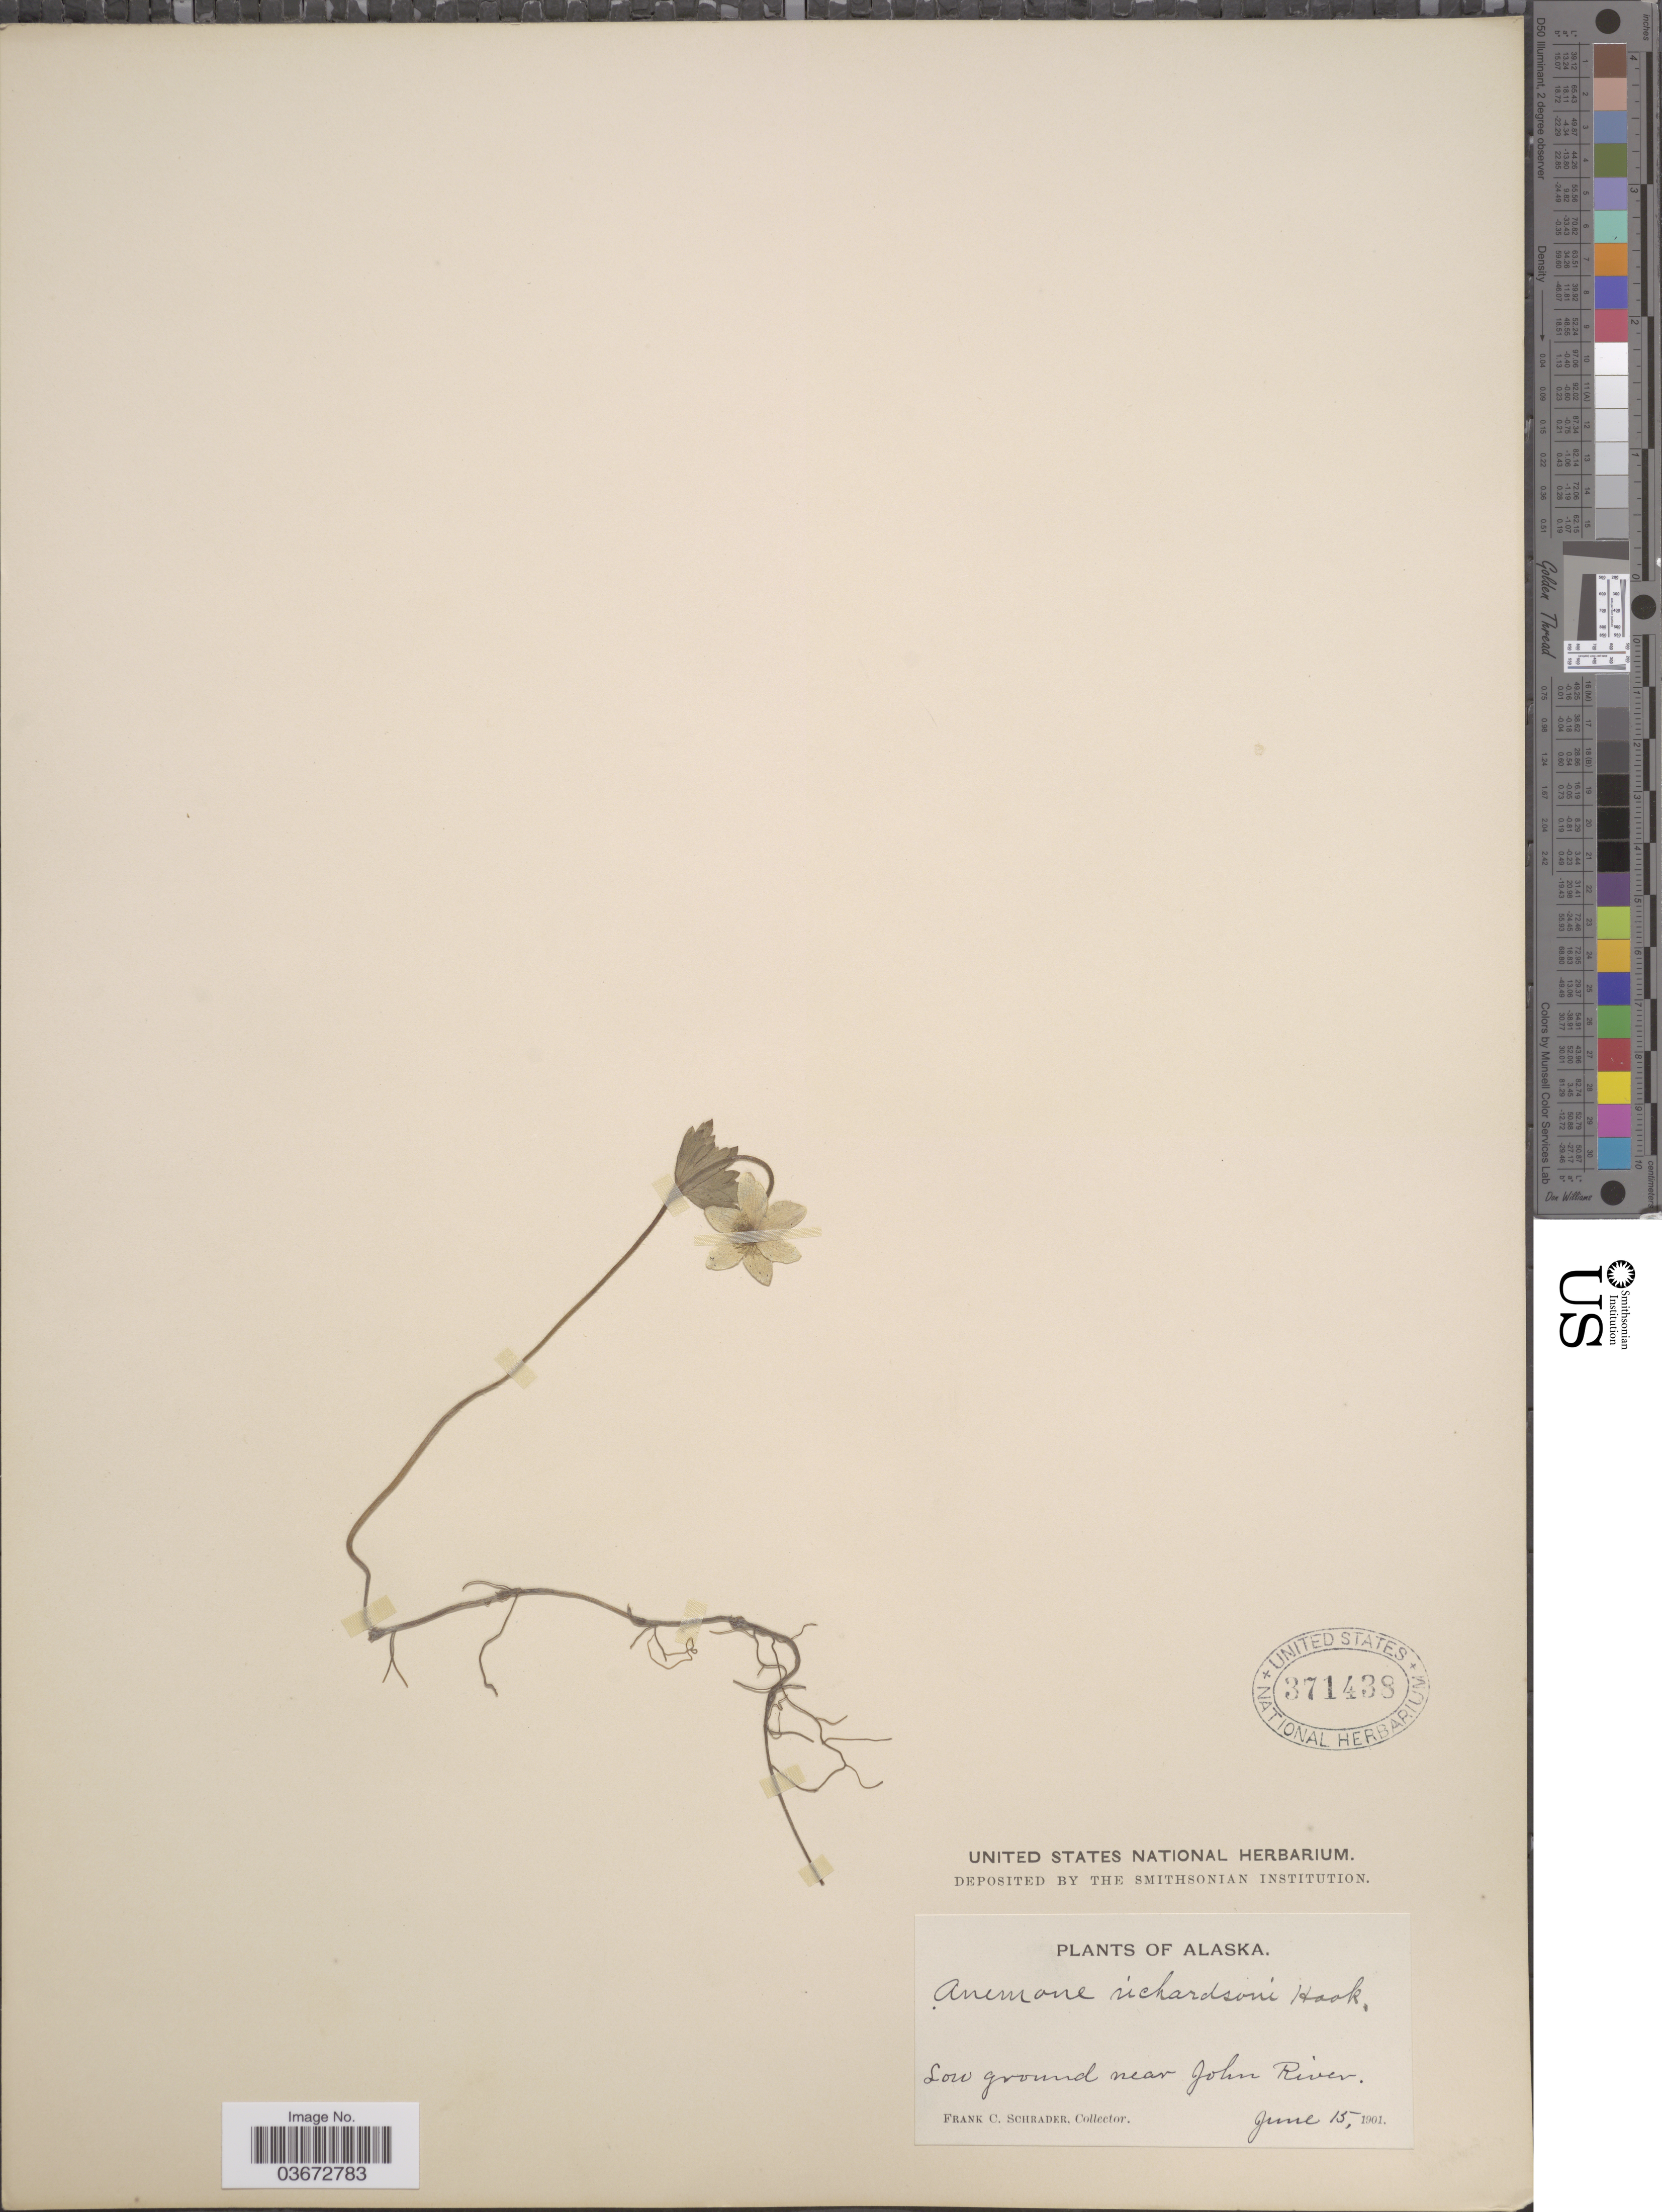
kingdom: Plantae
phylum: Tracheophyta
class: Magnoliopsida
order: Ranunculales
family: Ranunculaceae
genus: Anemone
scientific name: Anemone richardsonii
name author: Hook.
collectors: F. C. Schrader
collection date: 1901-06-15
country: United States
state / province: Alaska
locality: Low ground near John River.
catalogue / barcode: US 371438